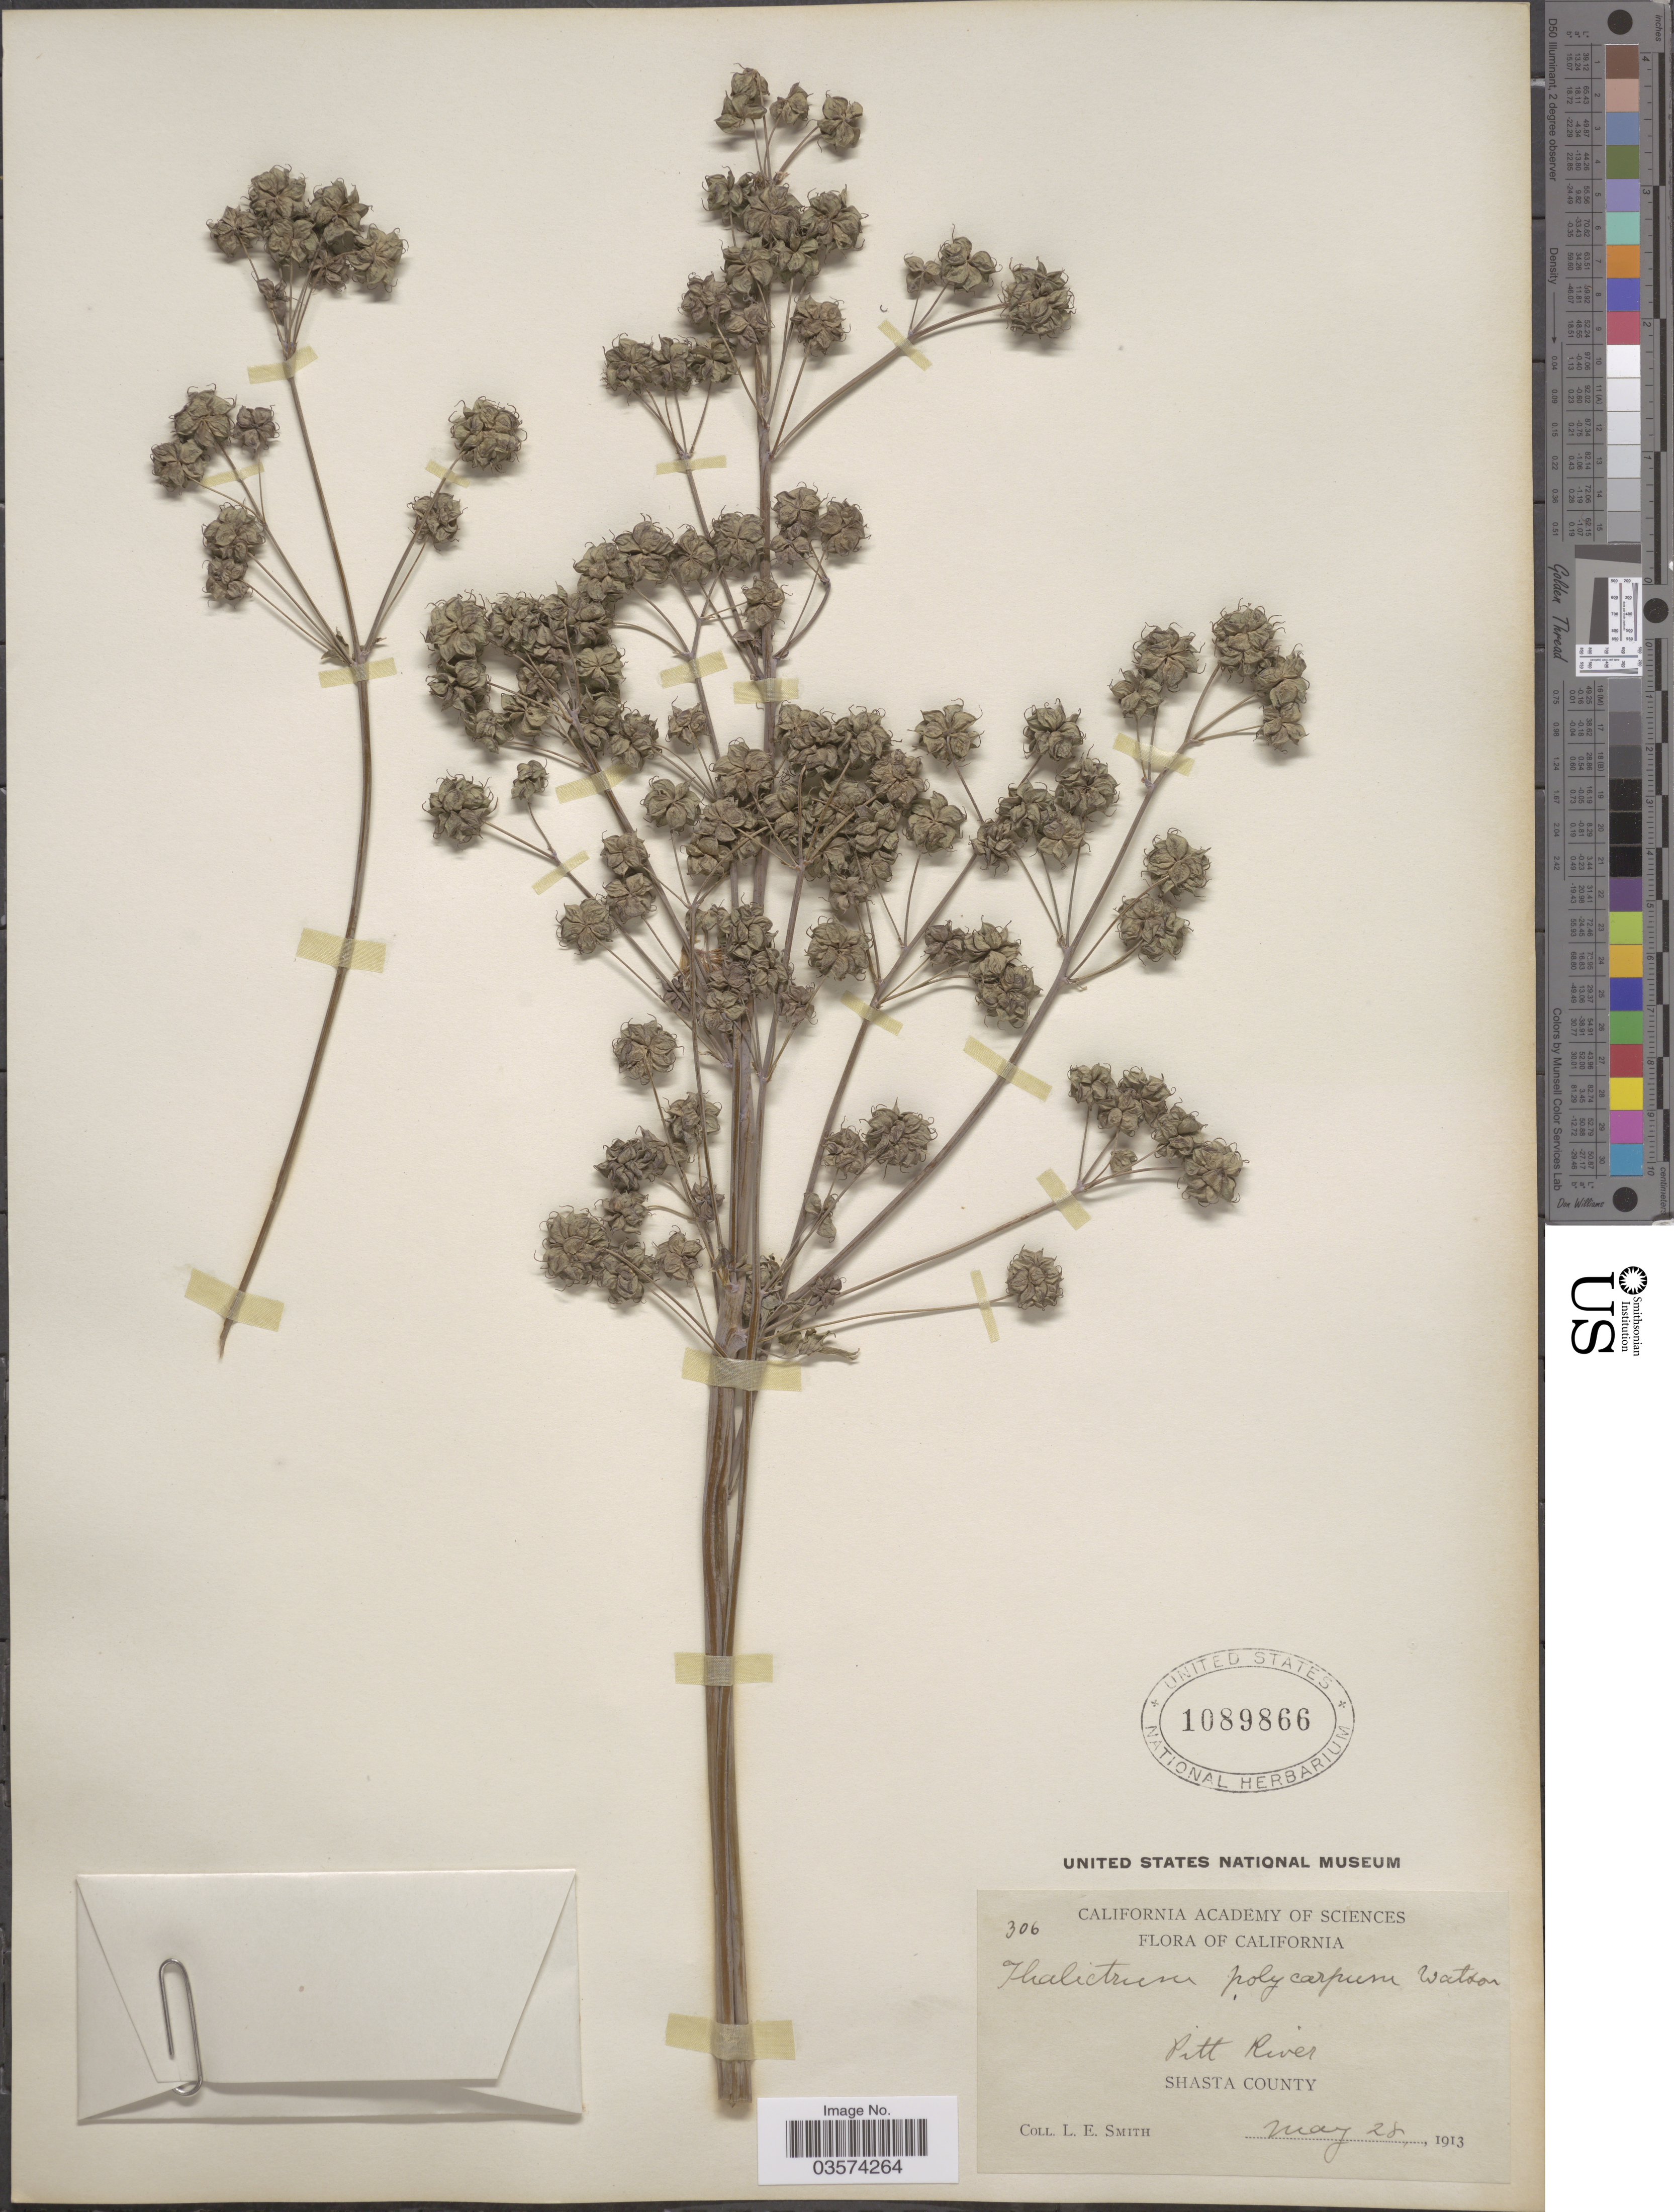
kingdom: Plantae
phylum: Tracheophyta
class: Magnoliopsida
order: Ranunculales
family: Ranunculaceae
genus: Thalictrum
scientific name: Thalictrum polycarpum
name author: (Torr.) S. Watson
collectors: L. E. Smith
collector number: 306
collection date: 1913-05-28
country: United States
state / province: California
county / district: Shasta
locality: Pitt River, Shasta County.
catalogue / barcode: US 1089866